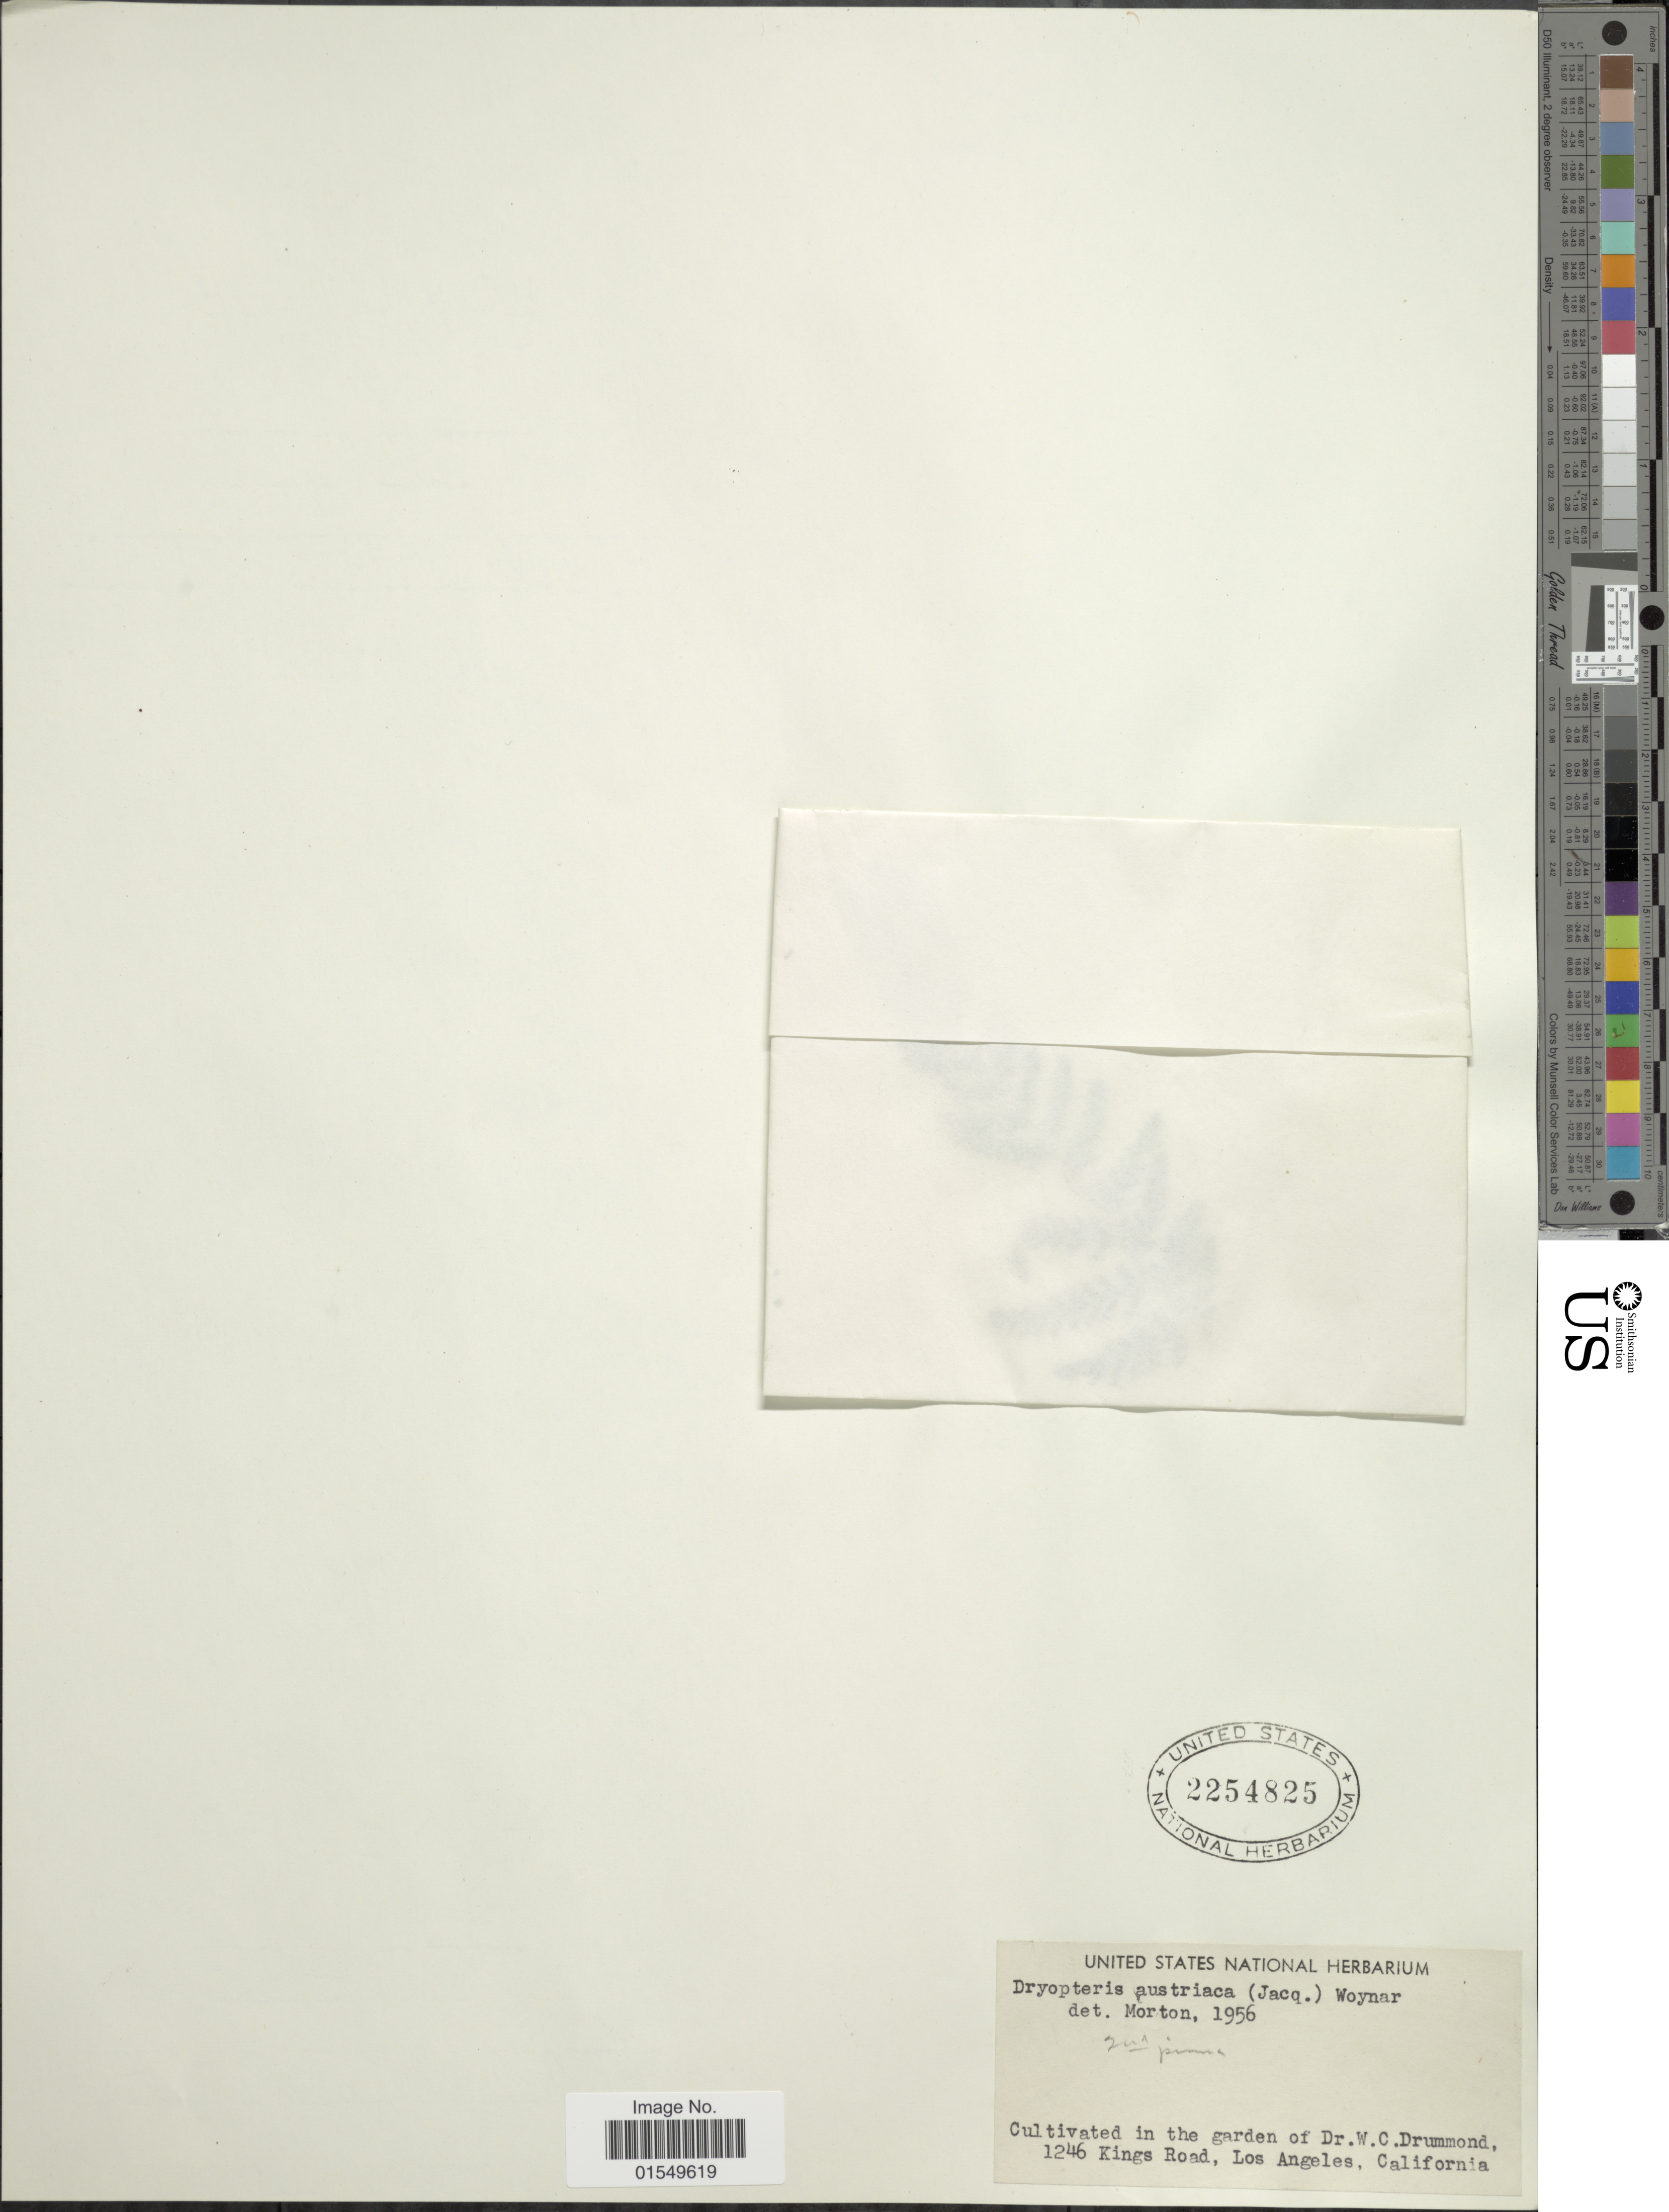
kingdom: Plantae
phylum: Tracheophyta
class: Polypodiopsida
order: Polypodiales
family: Dryopteridaceae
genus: Dryopteris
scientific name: Dryopteris carthusiana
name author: (Villars) H.P. Fuchs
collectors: U.S. National Herbarium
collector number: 1246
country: United States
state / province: California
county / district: Los Angeles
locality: Garden of Dr. W. C. Drummond, Kings Road, LOs Angeles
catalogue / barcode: US 2254825